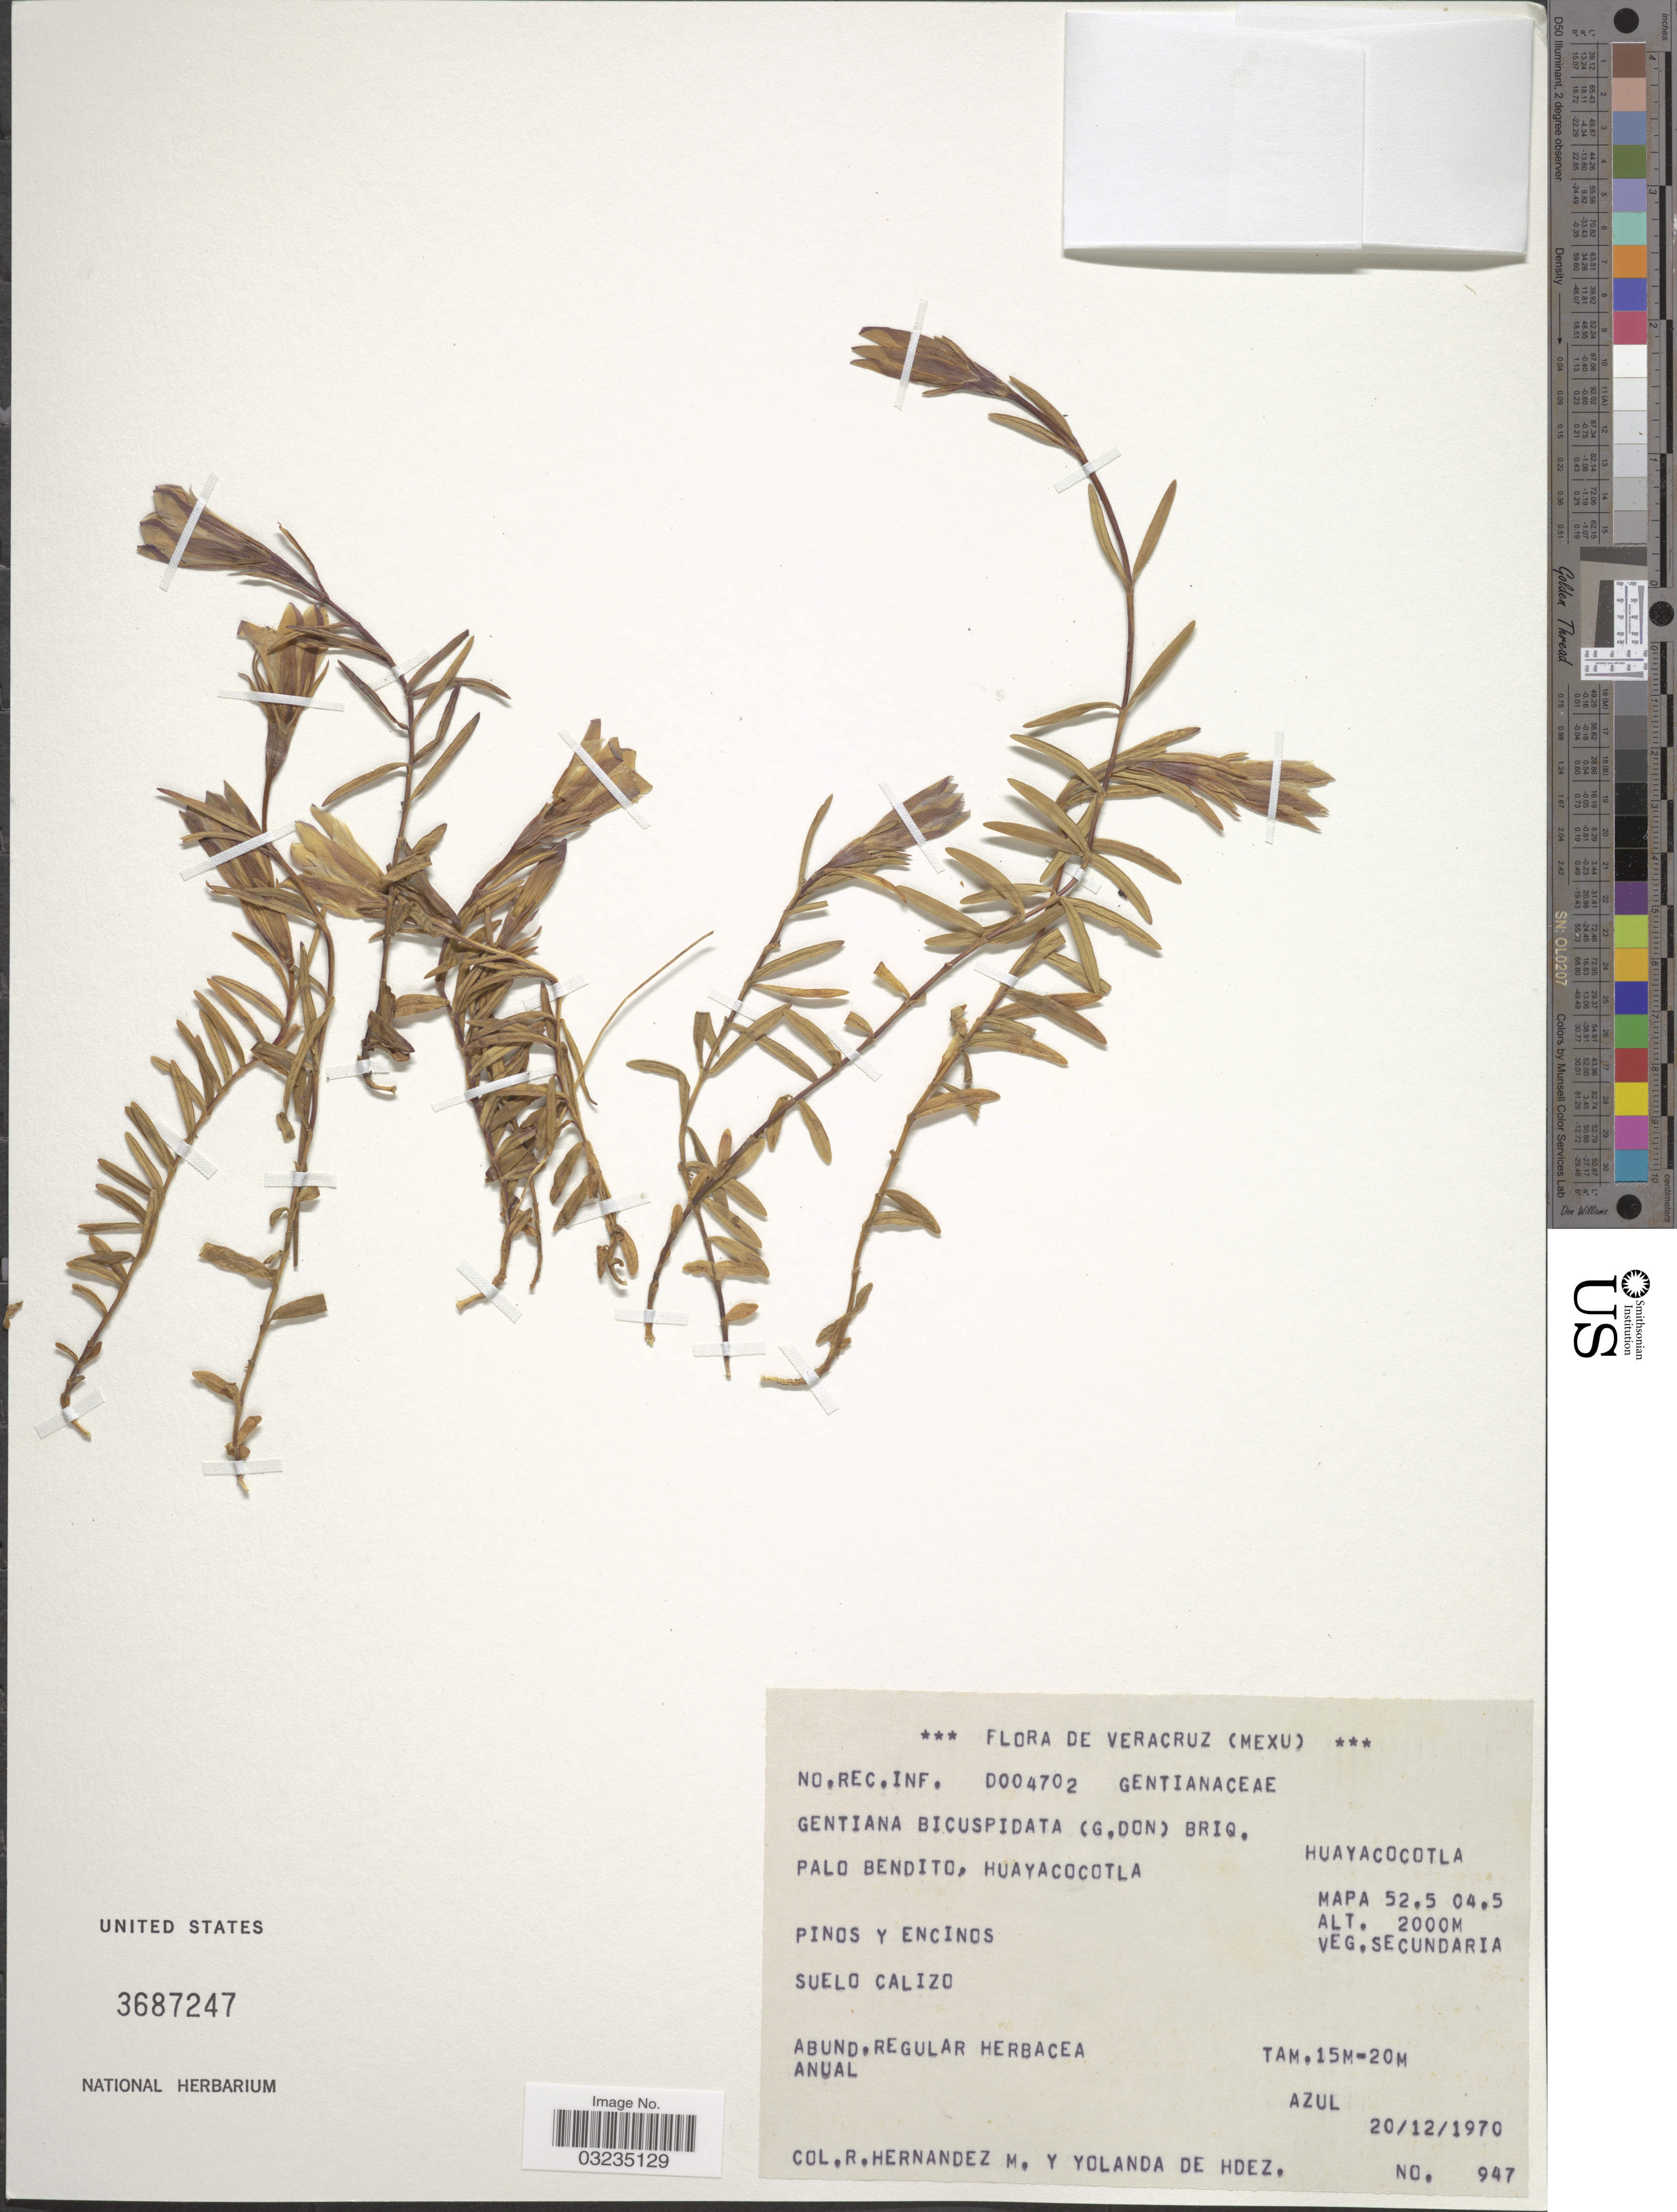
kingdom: Plantae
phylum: Tracheophyta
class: Magnoliopsida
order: Gentianales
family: Gentianaceae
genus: Gentiana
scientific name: Gentiana bicuspidata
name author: (G. Don) Briq.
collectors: R. Hernández M. & Y. De Hdez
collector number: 947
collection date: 1970-12-20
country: Mexico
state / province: Veracruz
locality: Veracruz (Mexu). Palo Bendito, Huayacocotla. Mapa 52.5 04.5. Pinos y Encinos. Suelo Calizo.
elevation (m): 2000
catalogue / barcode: US 3687247